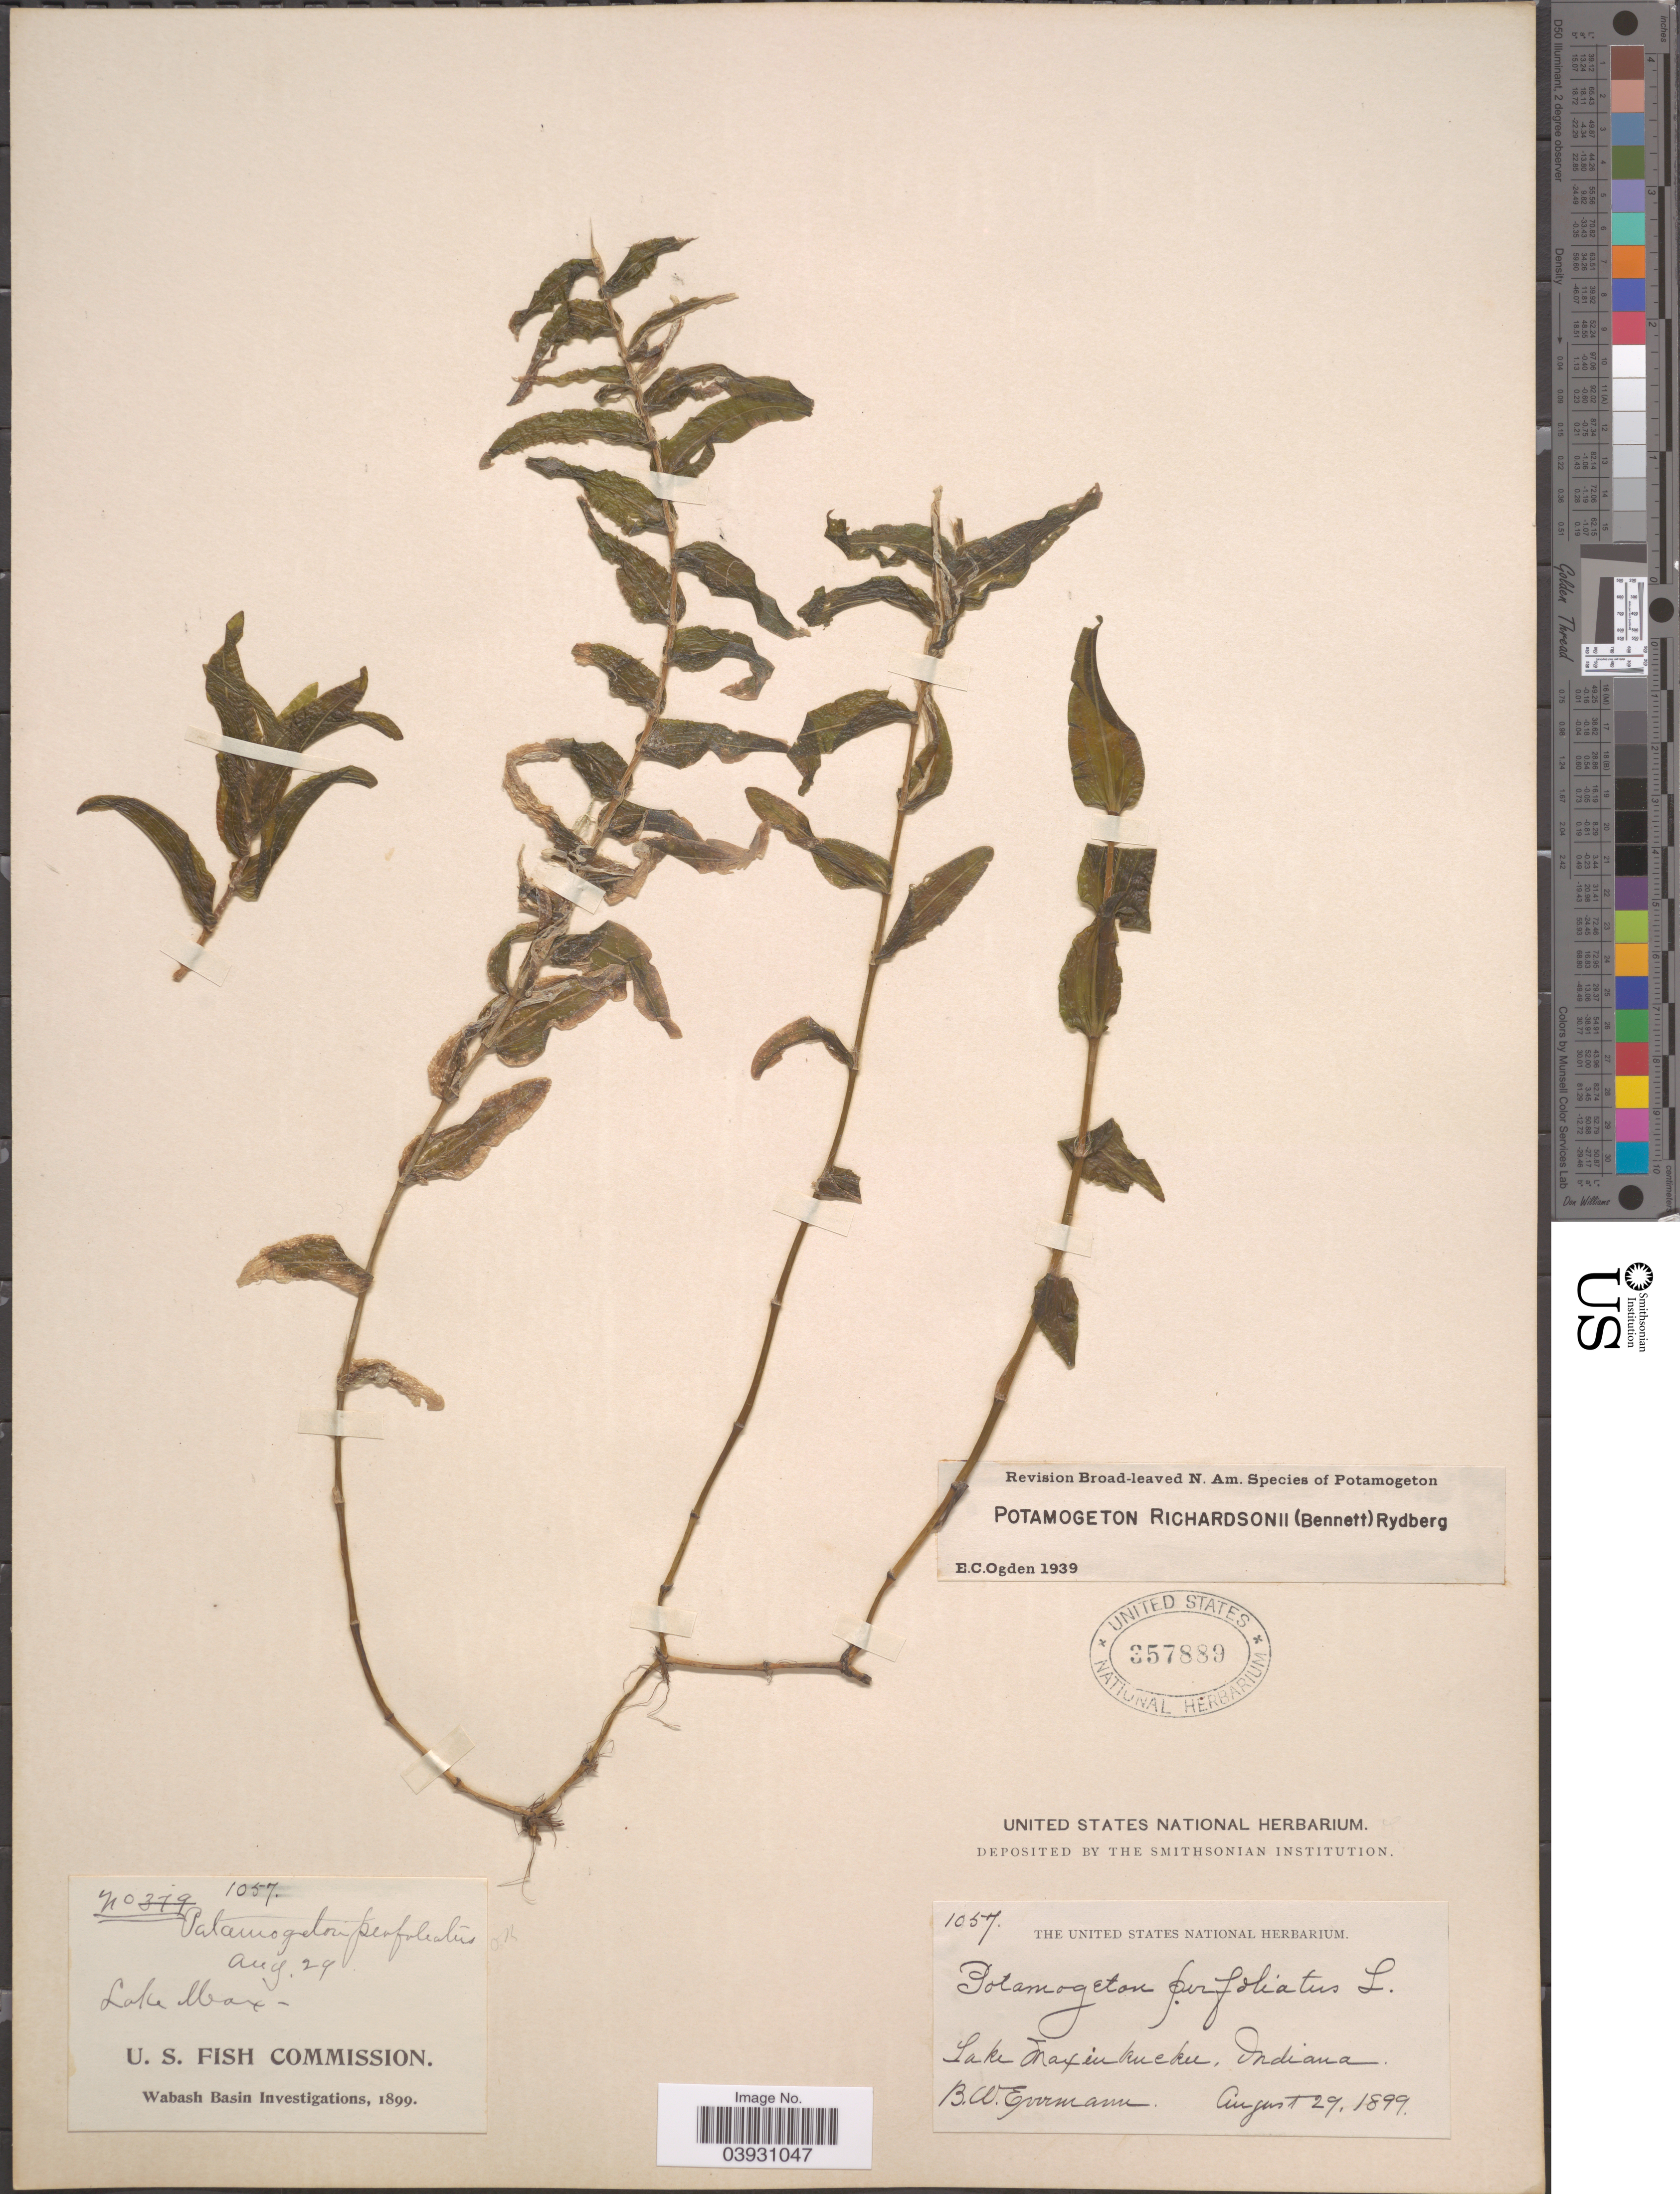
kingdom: Plantae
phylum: Tracheophyta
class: Liliopsida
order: Alismatales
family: Potamogetonaceae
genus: Potamogeton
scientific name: Potamogeton richardsonii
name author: (A.W. Benn.) Rydb.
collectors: B. W. Evermann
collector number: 1057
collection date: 1899-08-29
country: United States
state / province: Indiana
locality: Lake Maxinkuckee.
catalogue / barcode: US 357889